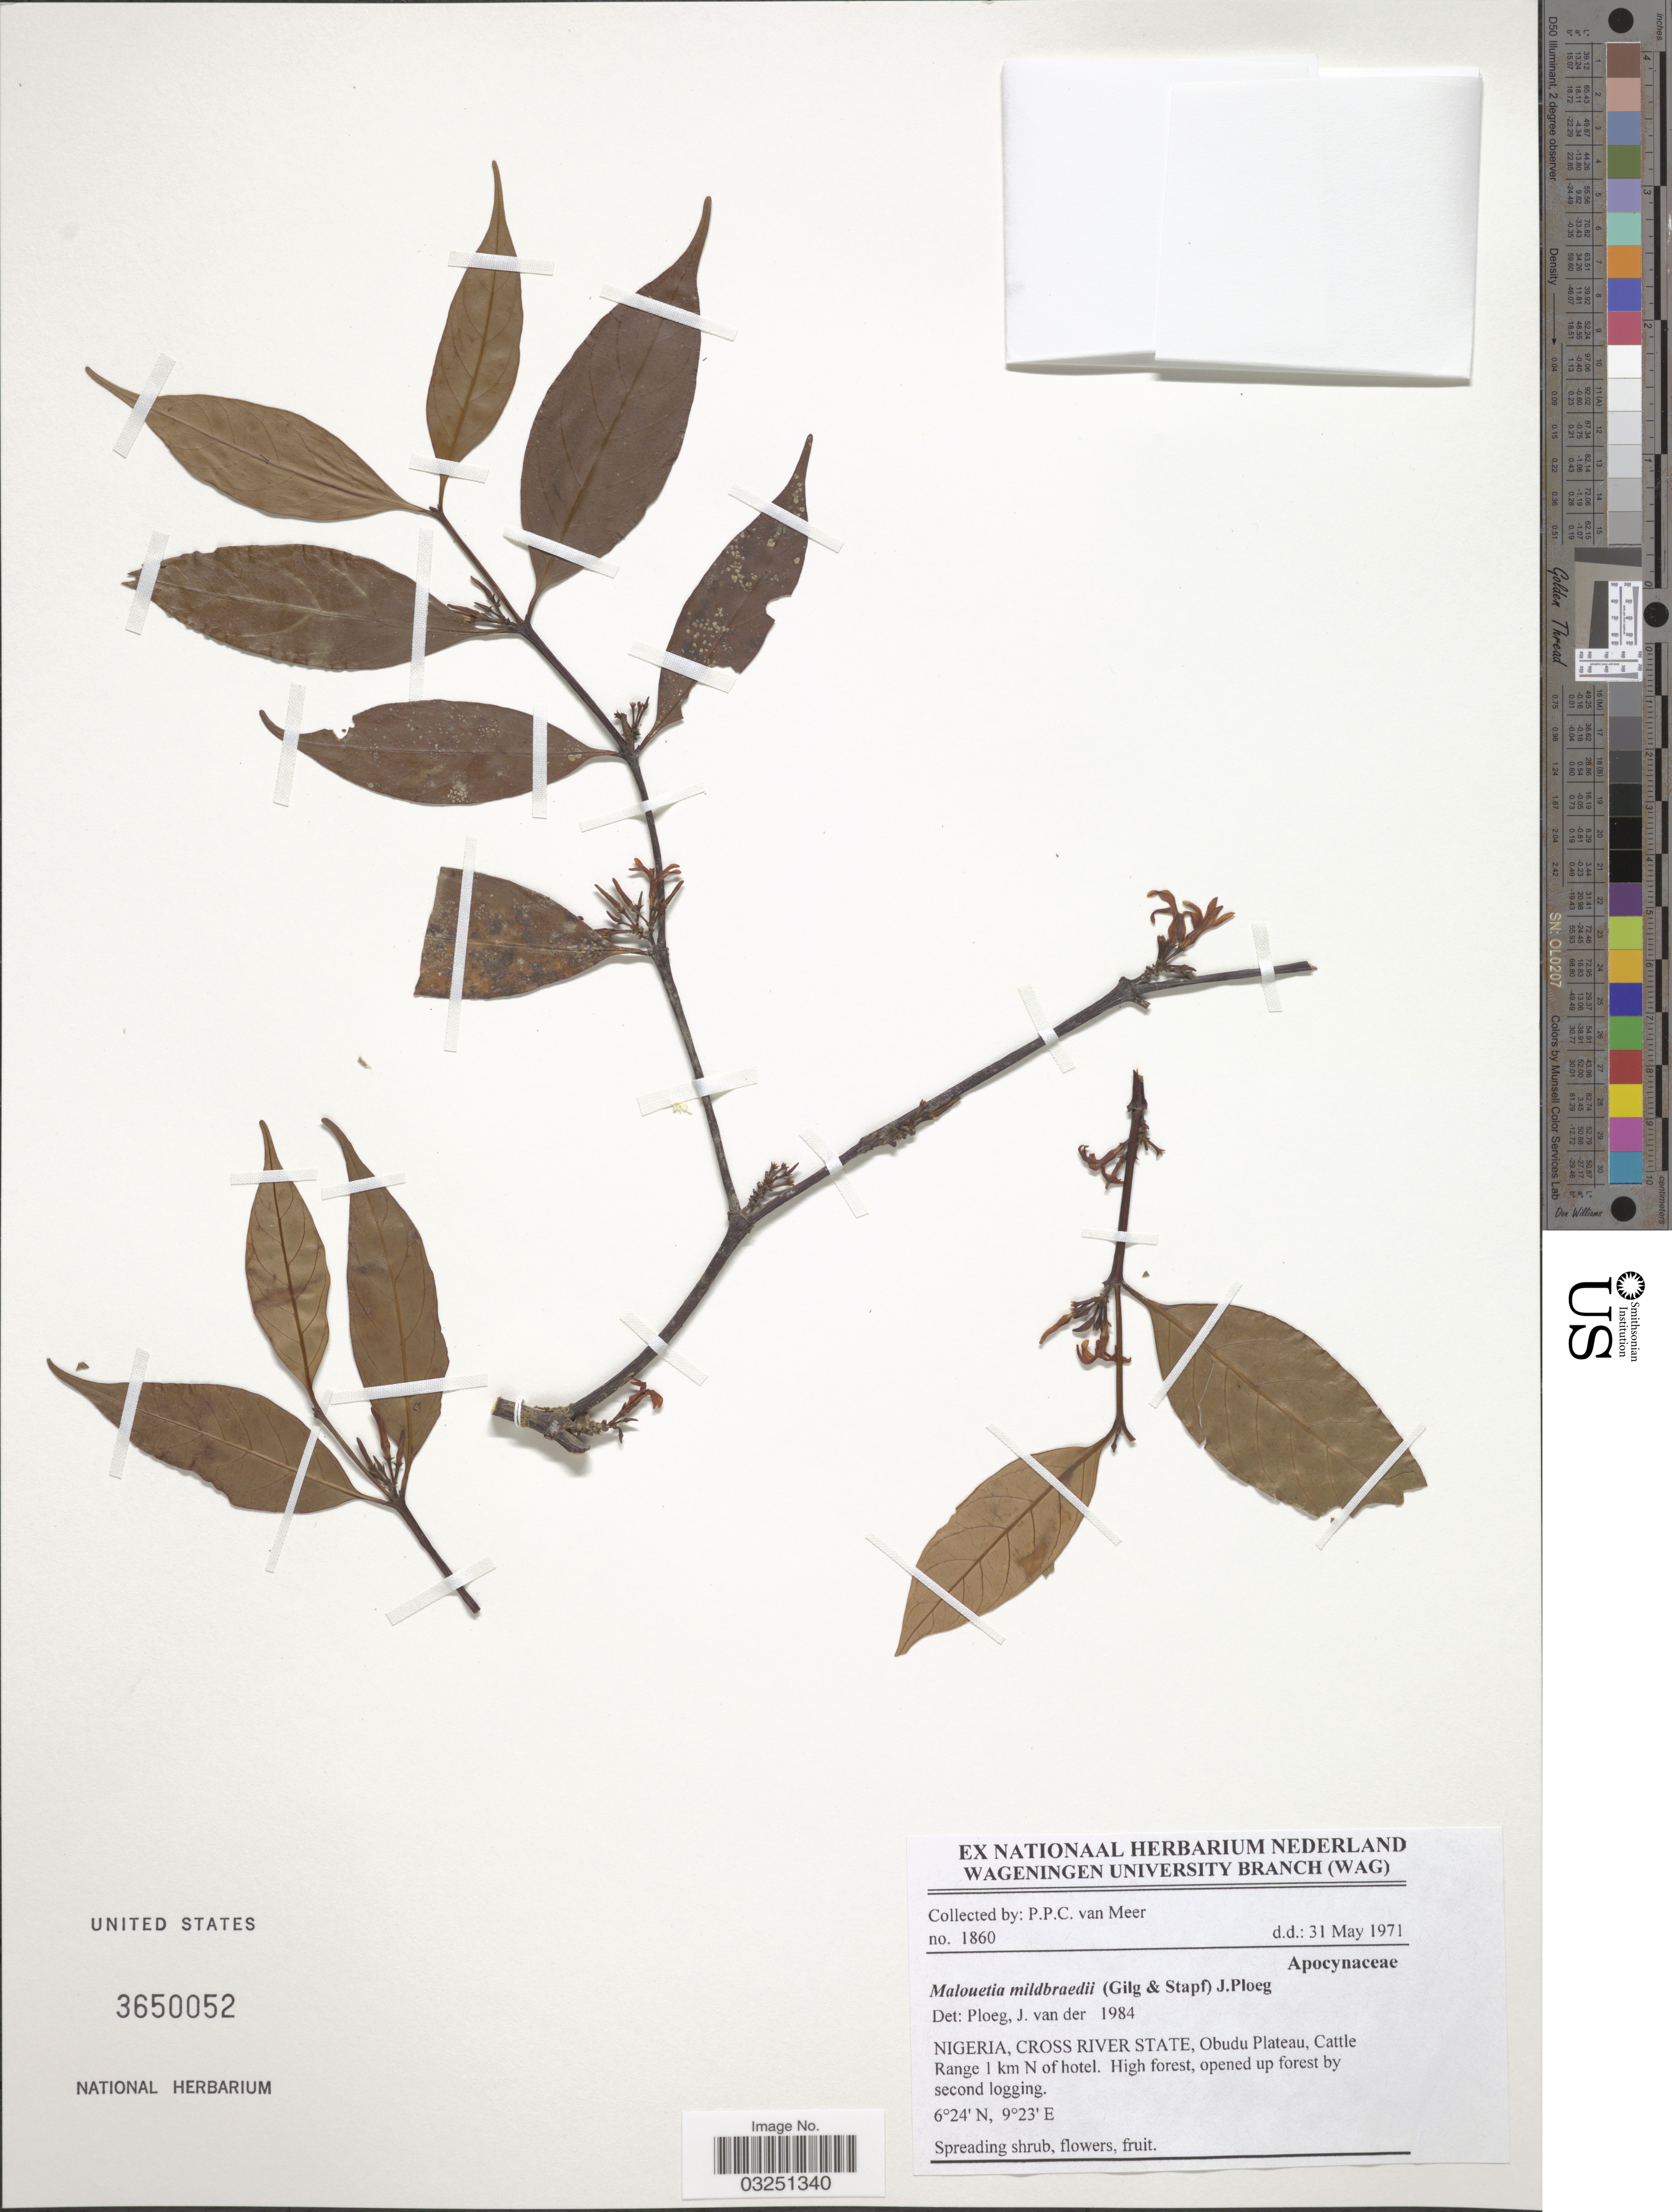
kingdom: Plantae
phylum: Tracheophyta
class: Magnoliopsida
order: Gentianales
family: Apocynaceae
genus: Malouetia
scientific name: Malouetia mildbraedii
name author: (Gilg & Stapf) J. Ploeg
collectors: P. Van Meer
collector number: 1860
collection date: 1971-05-31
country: Nigeria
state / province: Cross River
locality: Obudu Plateau, Cattle Range 1 km N of hotel.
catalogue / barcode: US 3650052